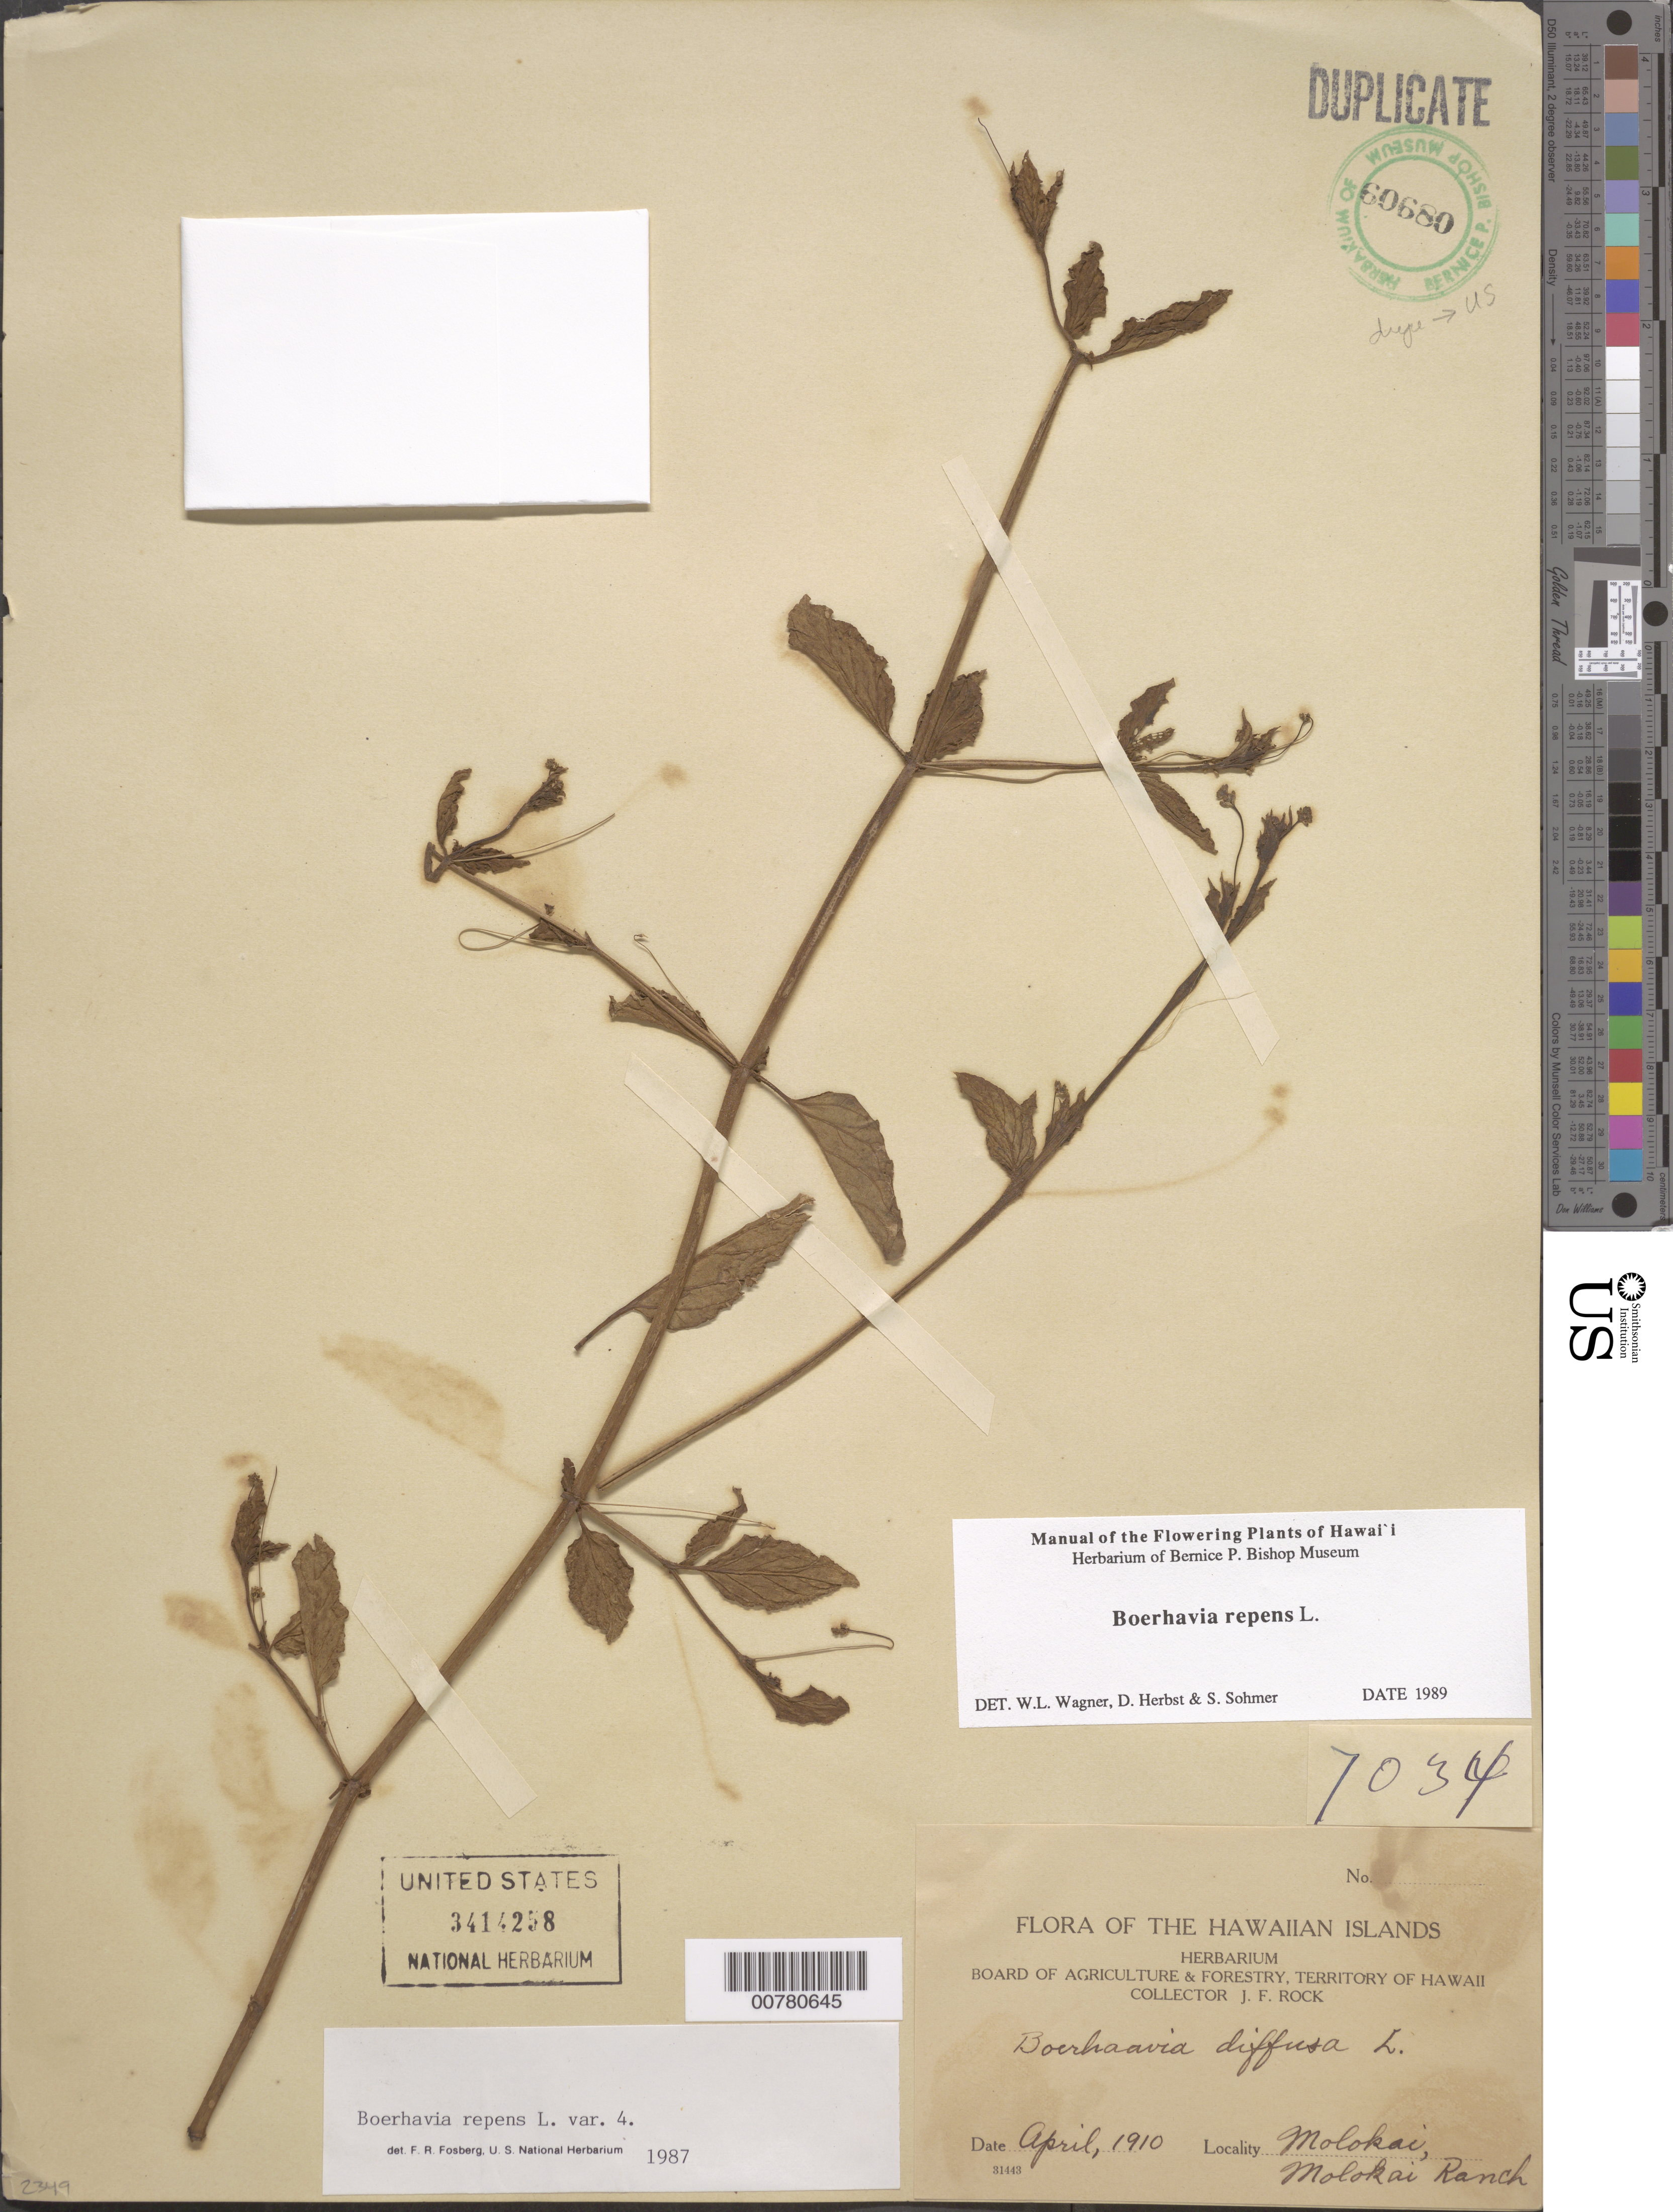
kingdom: Plantae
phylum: Tracheophyta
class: Magnoliopsida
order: Caryophyllales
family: Nyctaginaceae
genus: Boerhavia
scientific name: Boerhavia repens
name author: L.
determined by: Wagner, W. L.; Herbst, D. R.; Sohmer, S. H.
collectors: J. F. Rock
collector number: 7034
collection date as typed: Apr 1910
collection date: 1910-04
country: United States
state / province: Hawaii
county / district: Maui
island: Moloka'i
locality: Ranch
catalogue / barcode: US 3414258